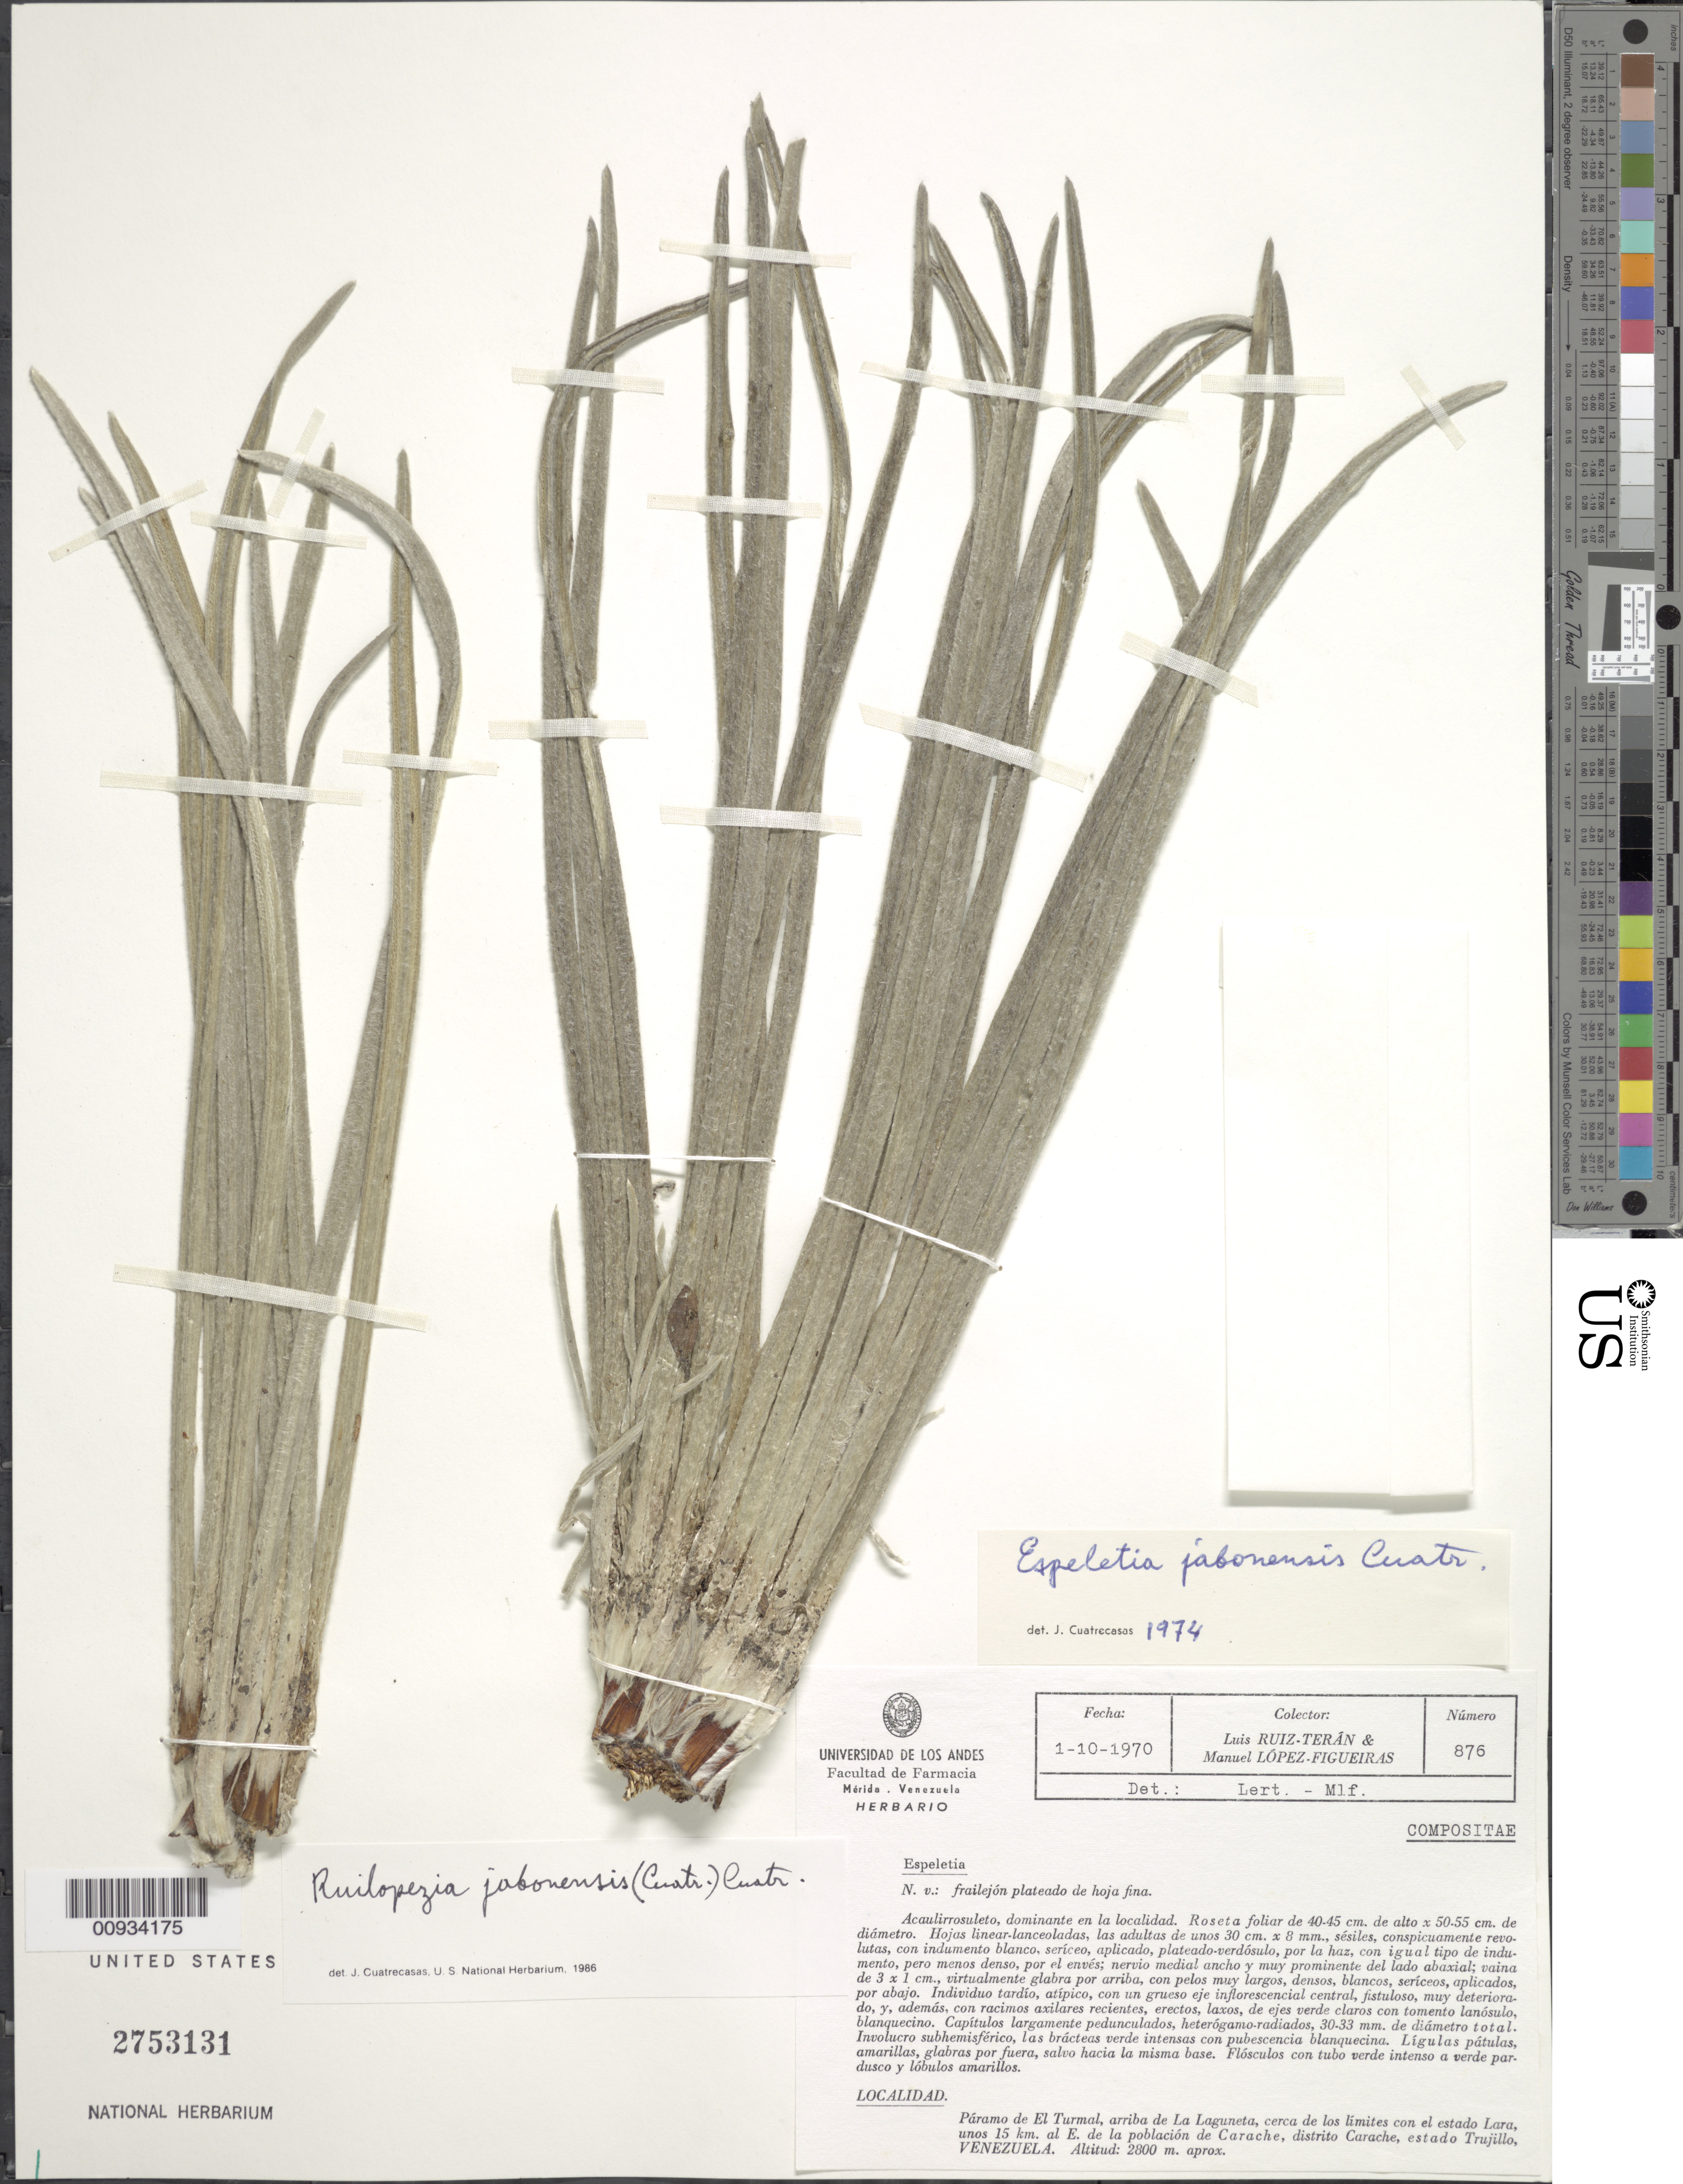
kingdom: Plantae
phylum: Tracheophyta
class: Magnoliopsida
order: Asterales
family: Asteraceae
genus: Ruilopezia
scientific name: Ruilopezia jabonensis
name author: (Cuatrec.) Cuatrec.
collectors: L. E. Ruíz-Terán & M. López Figueiras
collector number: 876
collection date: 1970-10-01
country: Venezuela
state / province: Trujillo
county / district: Carache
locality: Páramo de El Turmal. Páramo de El Turmal, arriba de La Laguneta, cerca de los límites con el estado Lara, unos 15 km. al E. de la población de Carache.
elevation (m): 2800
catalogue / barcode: US 2753131